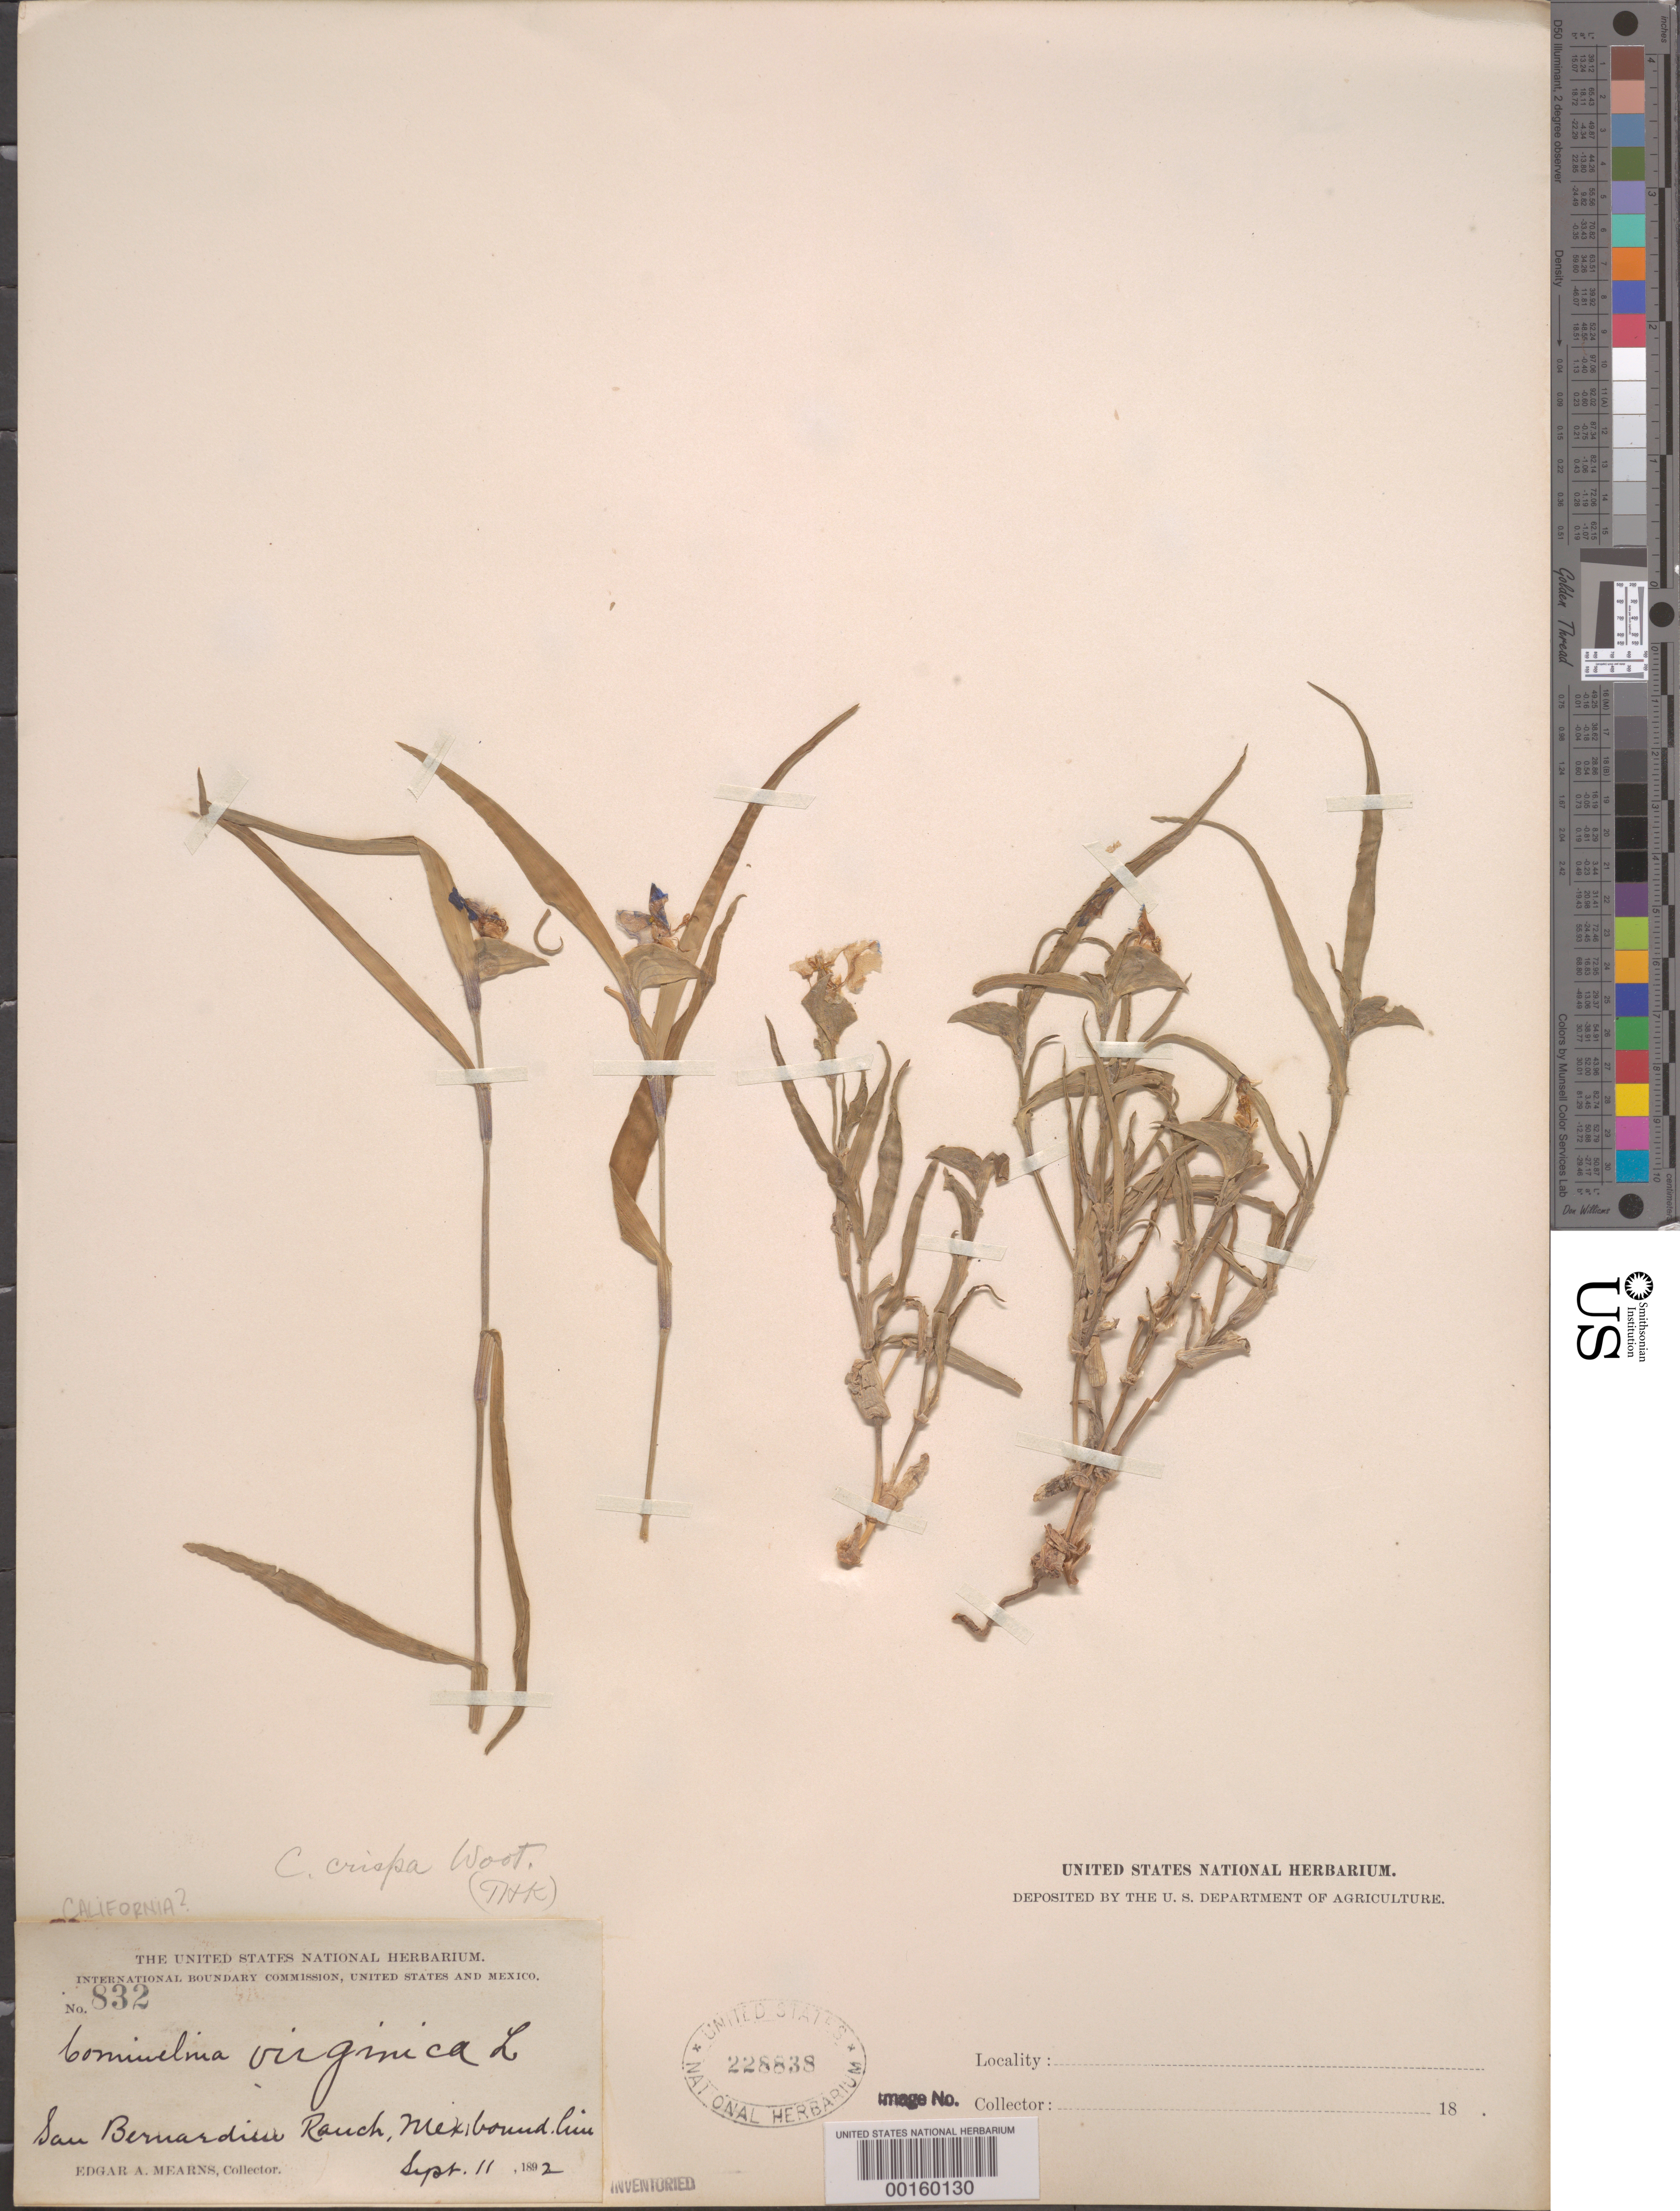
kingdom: Plantae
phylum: Tracheophyta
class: Liliopsida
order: Commelinales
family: Commelinaceae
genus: Commelina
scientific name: Commelina erecta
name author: L.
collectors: E. A. Mearns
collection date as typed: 11 Sep 1892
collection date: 1892-09-11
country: United States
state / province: California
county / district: San Bernardino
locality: San bernardino ranch, mexican boundary line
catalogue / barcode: US 228838